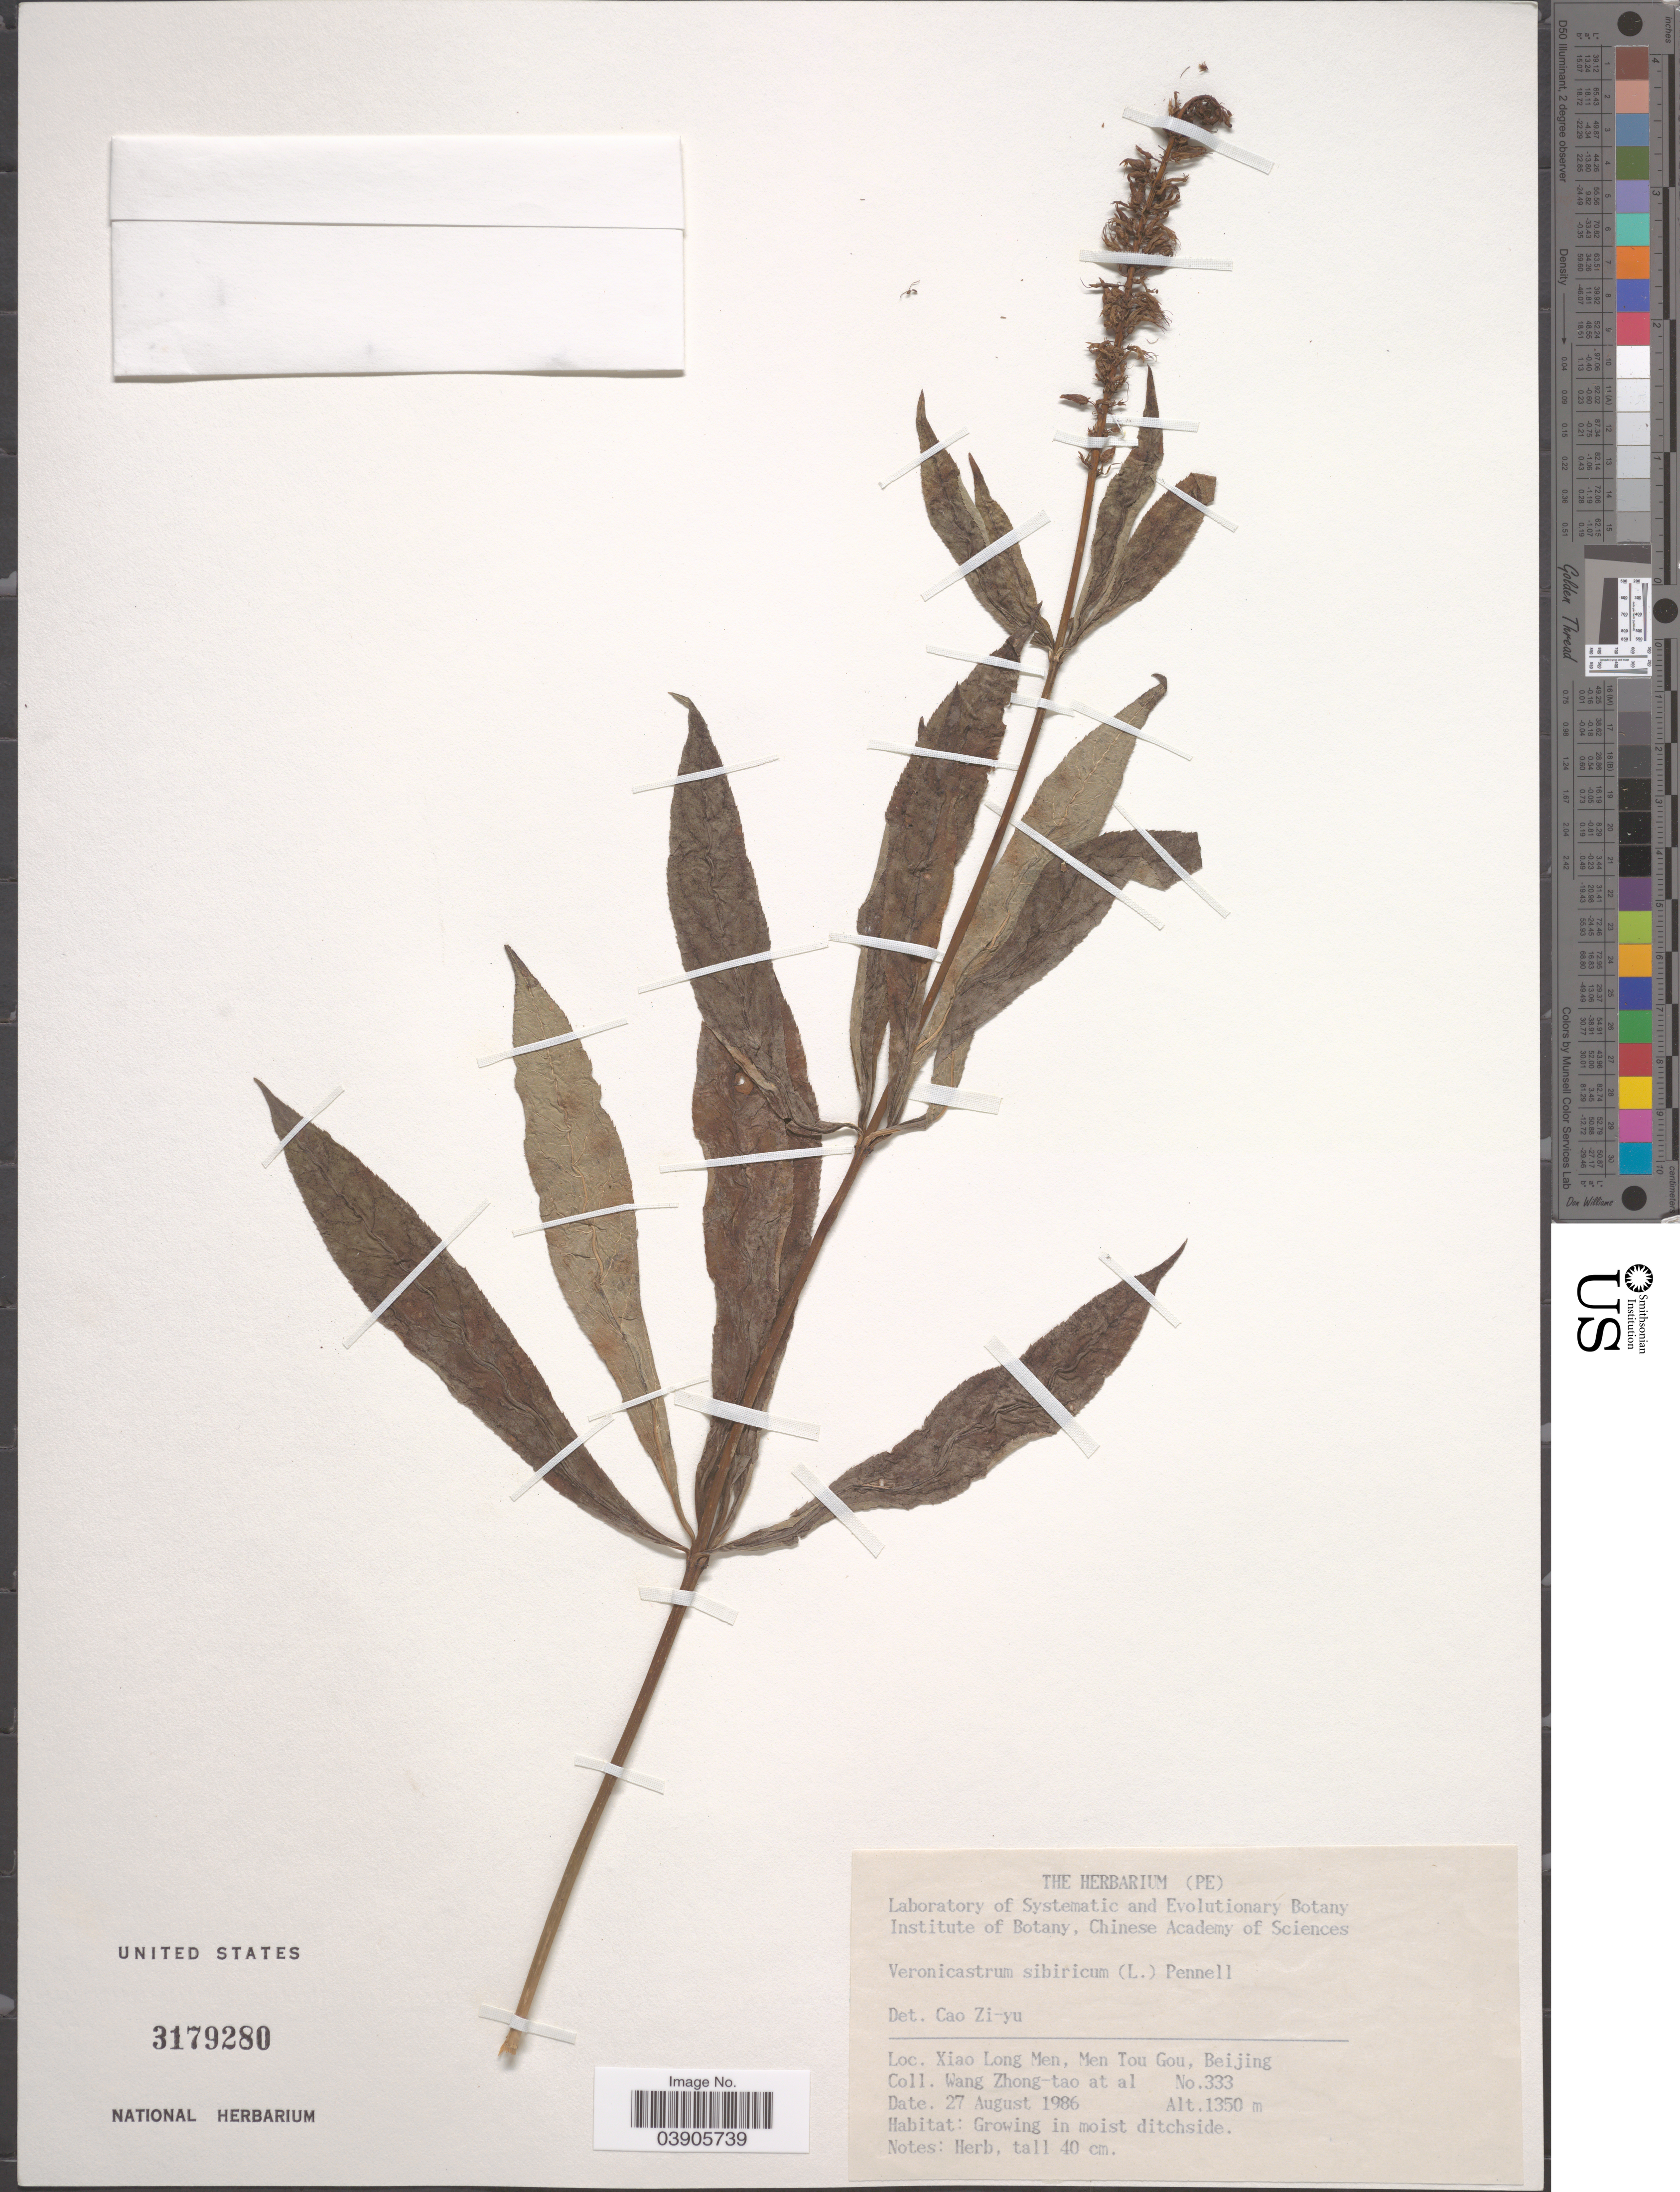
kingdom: Plantae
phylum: Tracheophyta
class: Magnoliopsida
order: Lamiales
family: Plantaginaceae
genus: Veronicastrum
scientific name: Veronicastrum sibiricum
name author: (L.) Pennell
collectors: W. Zhong-Tao & et al.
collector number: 333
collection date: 1986-08-27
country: China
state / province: Beijing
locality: Xiao Long Men, Men Tou Gou, Beijing.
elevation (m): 1350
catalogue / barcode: US 3179280